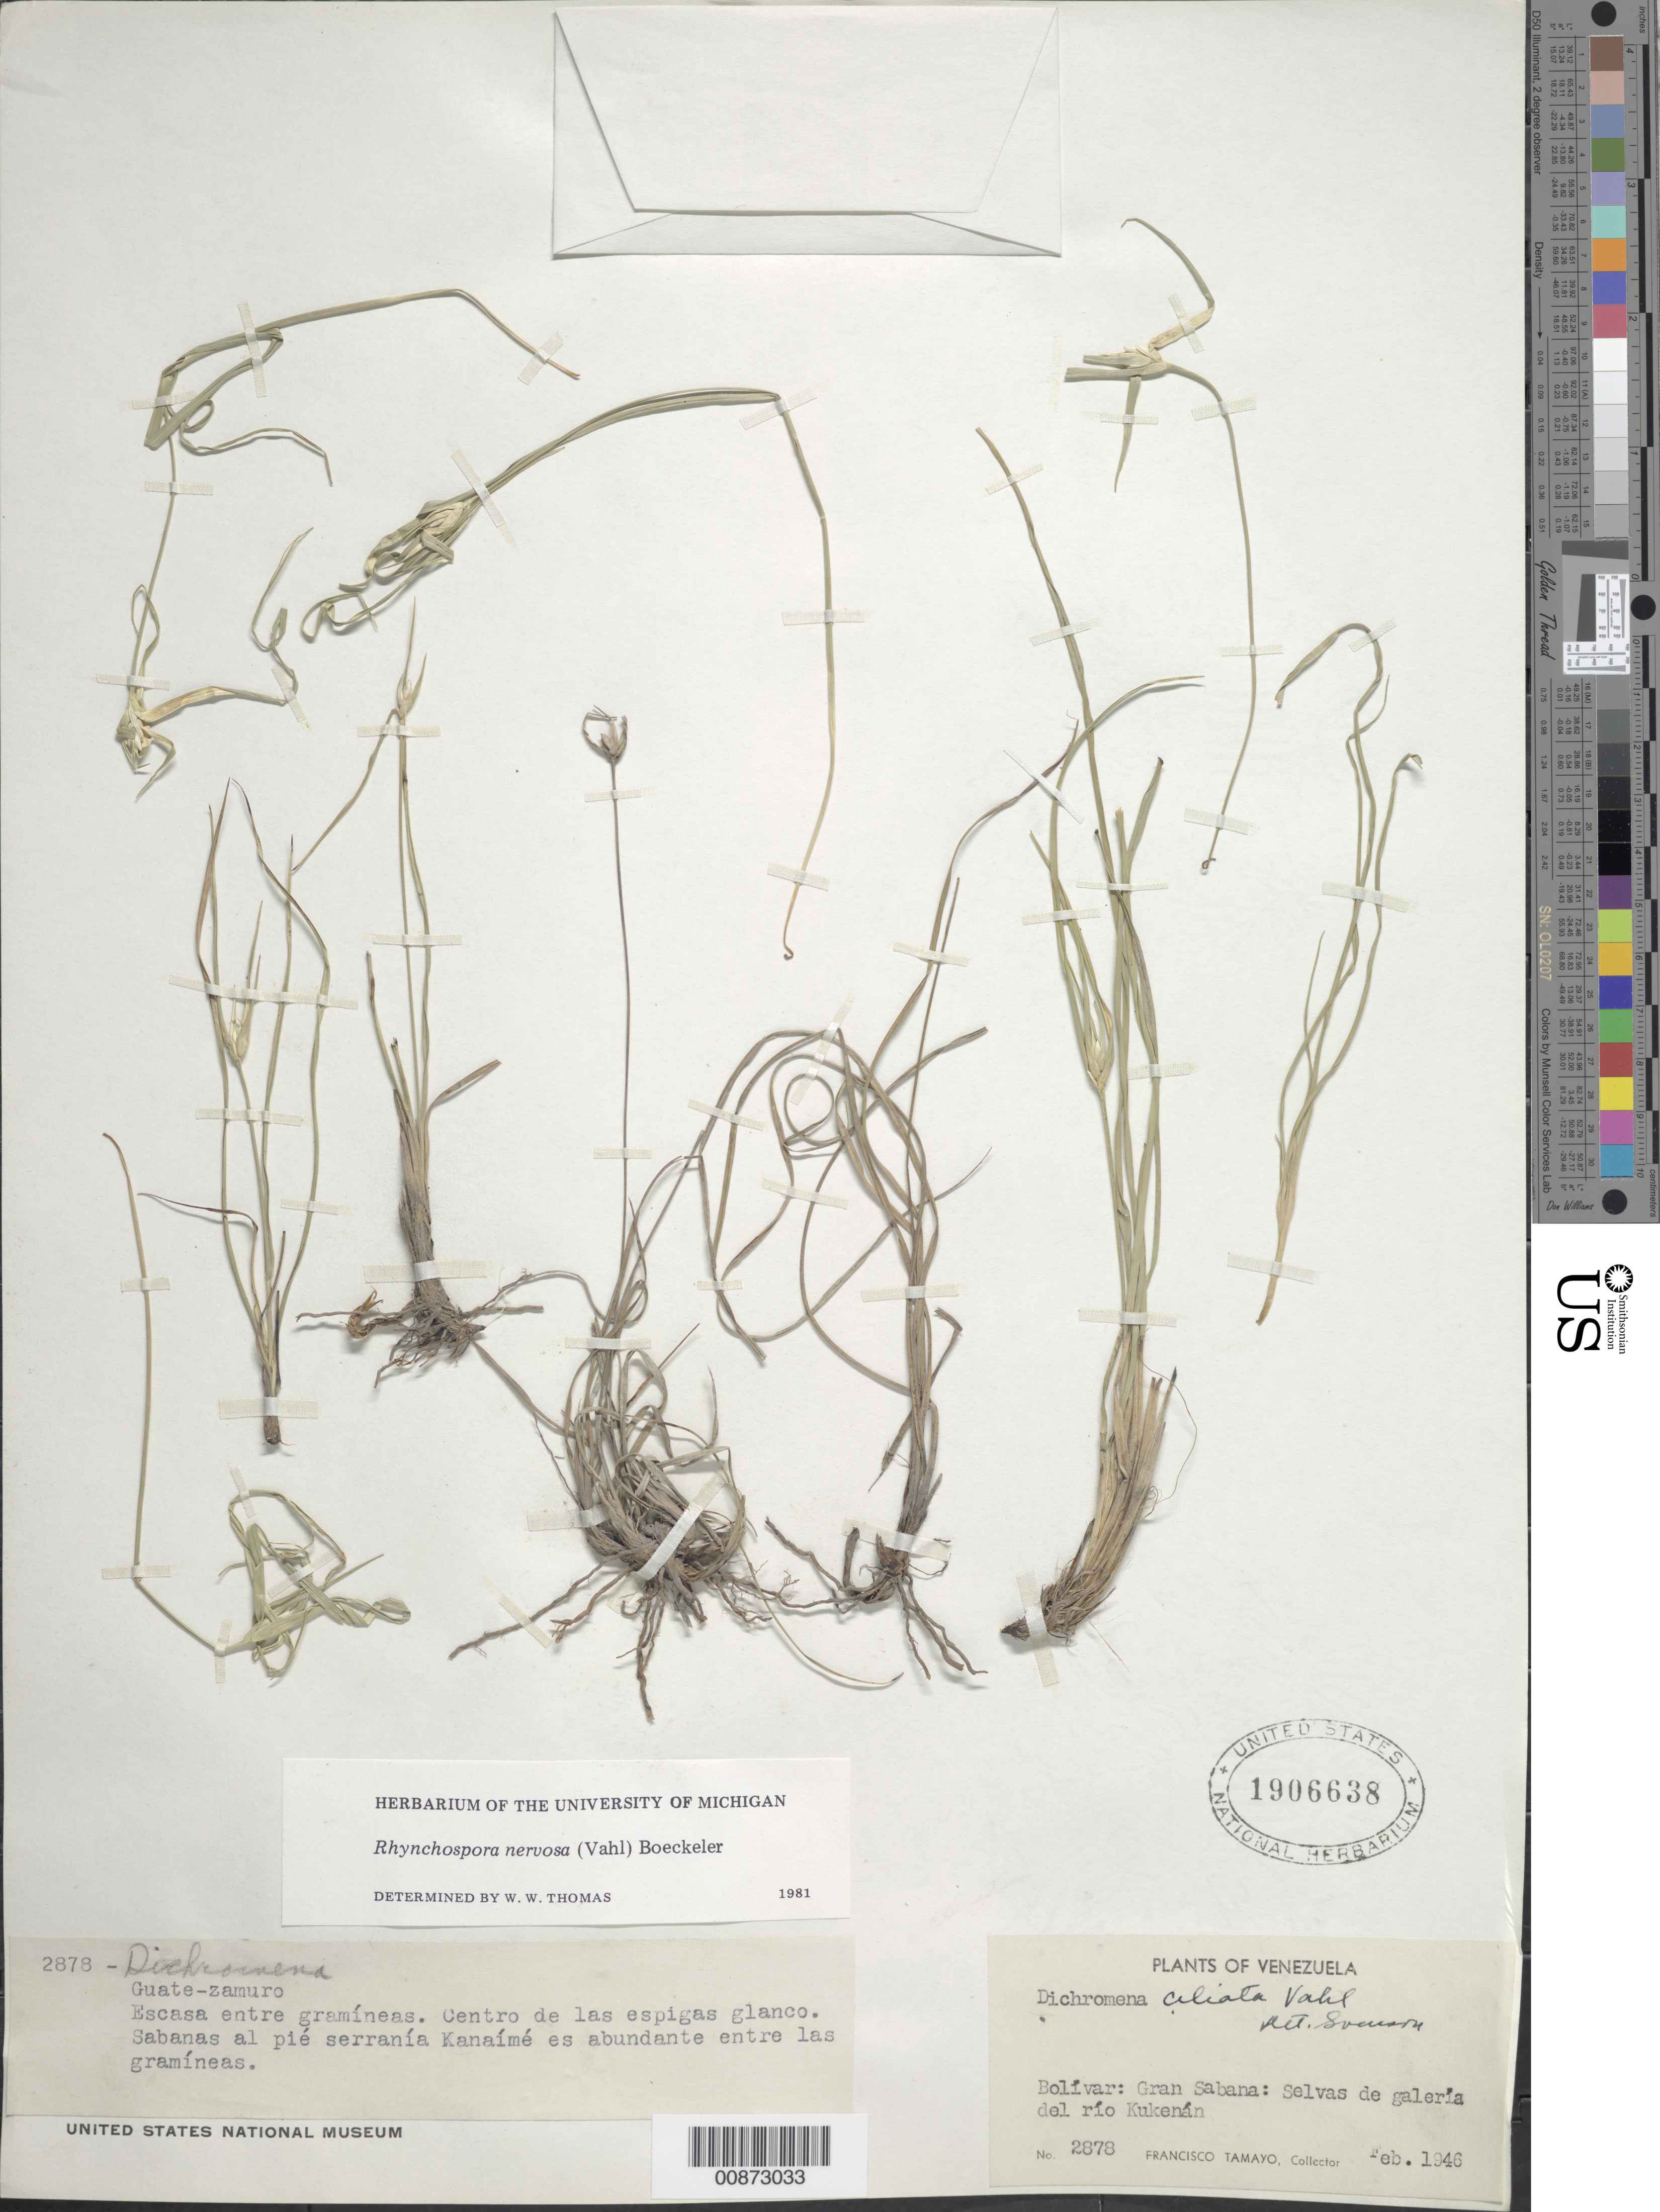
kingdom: Plantae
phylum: Tracheophyta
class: Liliopsida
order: Poales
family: Cyperaceae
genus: Rhynchospora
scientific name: Rhynchospora nervosa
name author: (Vahl) Boeckeler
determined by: Thomas, W. W., (NY), New York Botanical Garden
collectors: F. Tamayo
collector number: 2878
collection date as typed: Feb-46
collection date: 1946-02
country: Venezuela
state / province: Bolívar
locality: Gran Sabana, Río Kukenán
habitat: Gallery forest; entre gamineas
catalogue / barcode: US 1906638